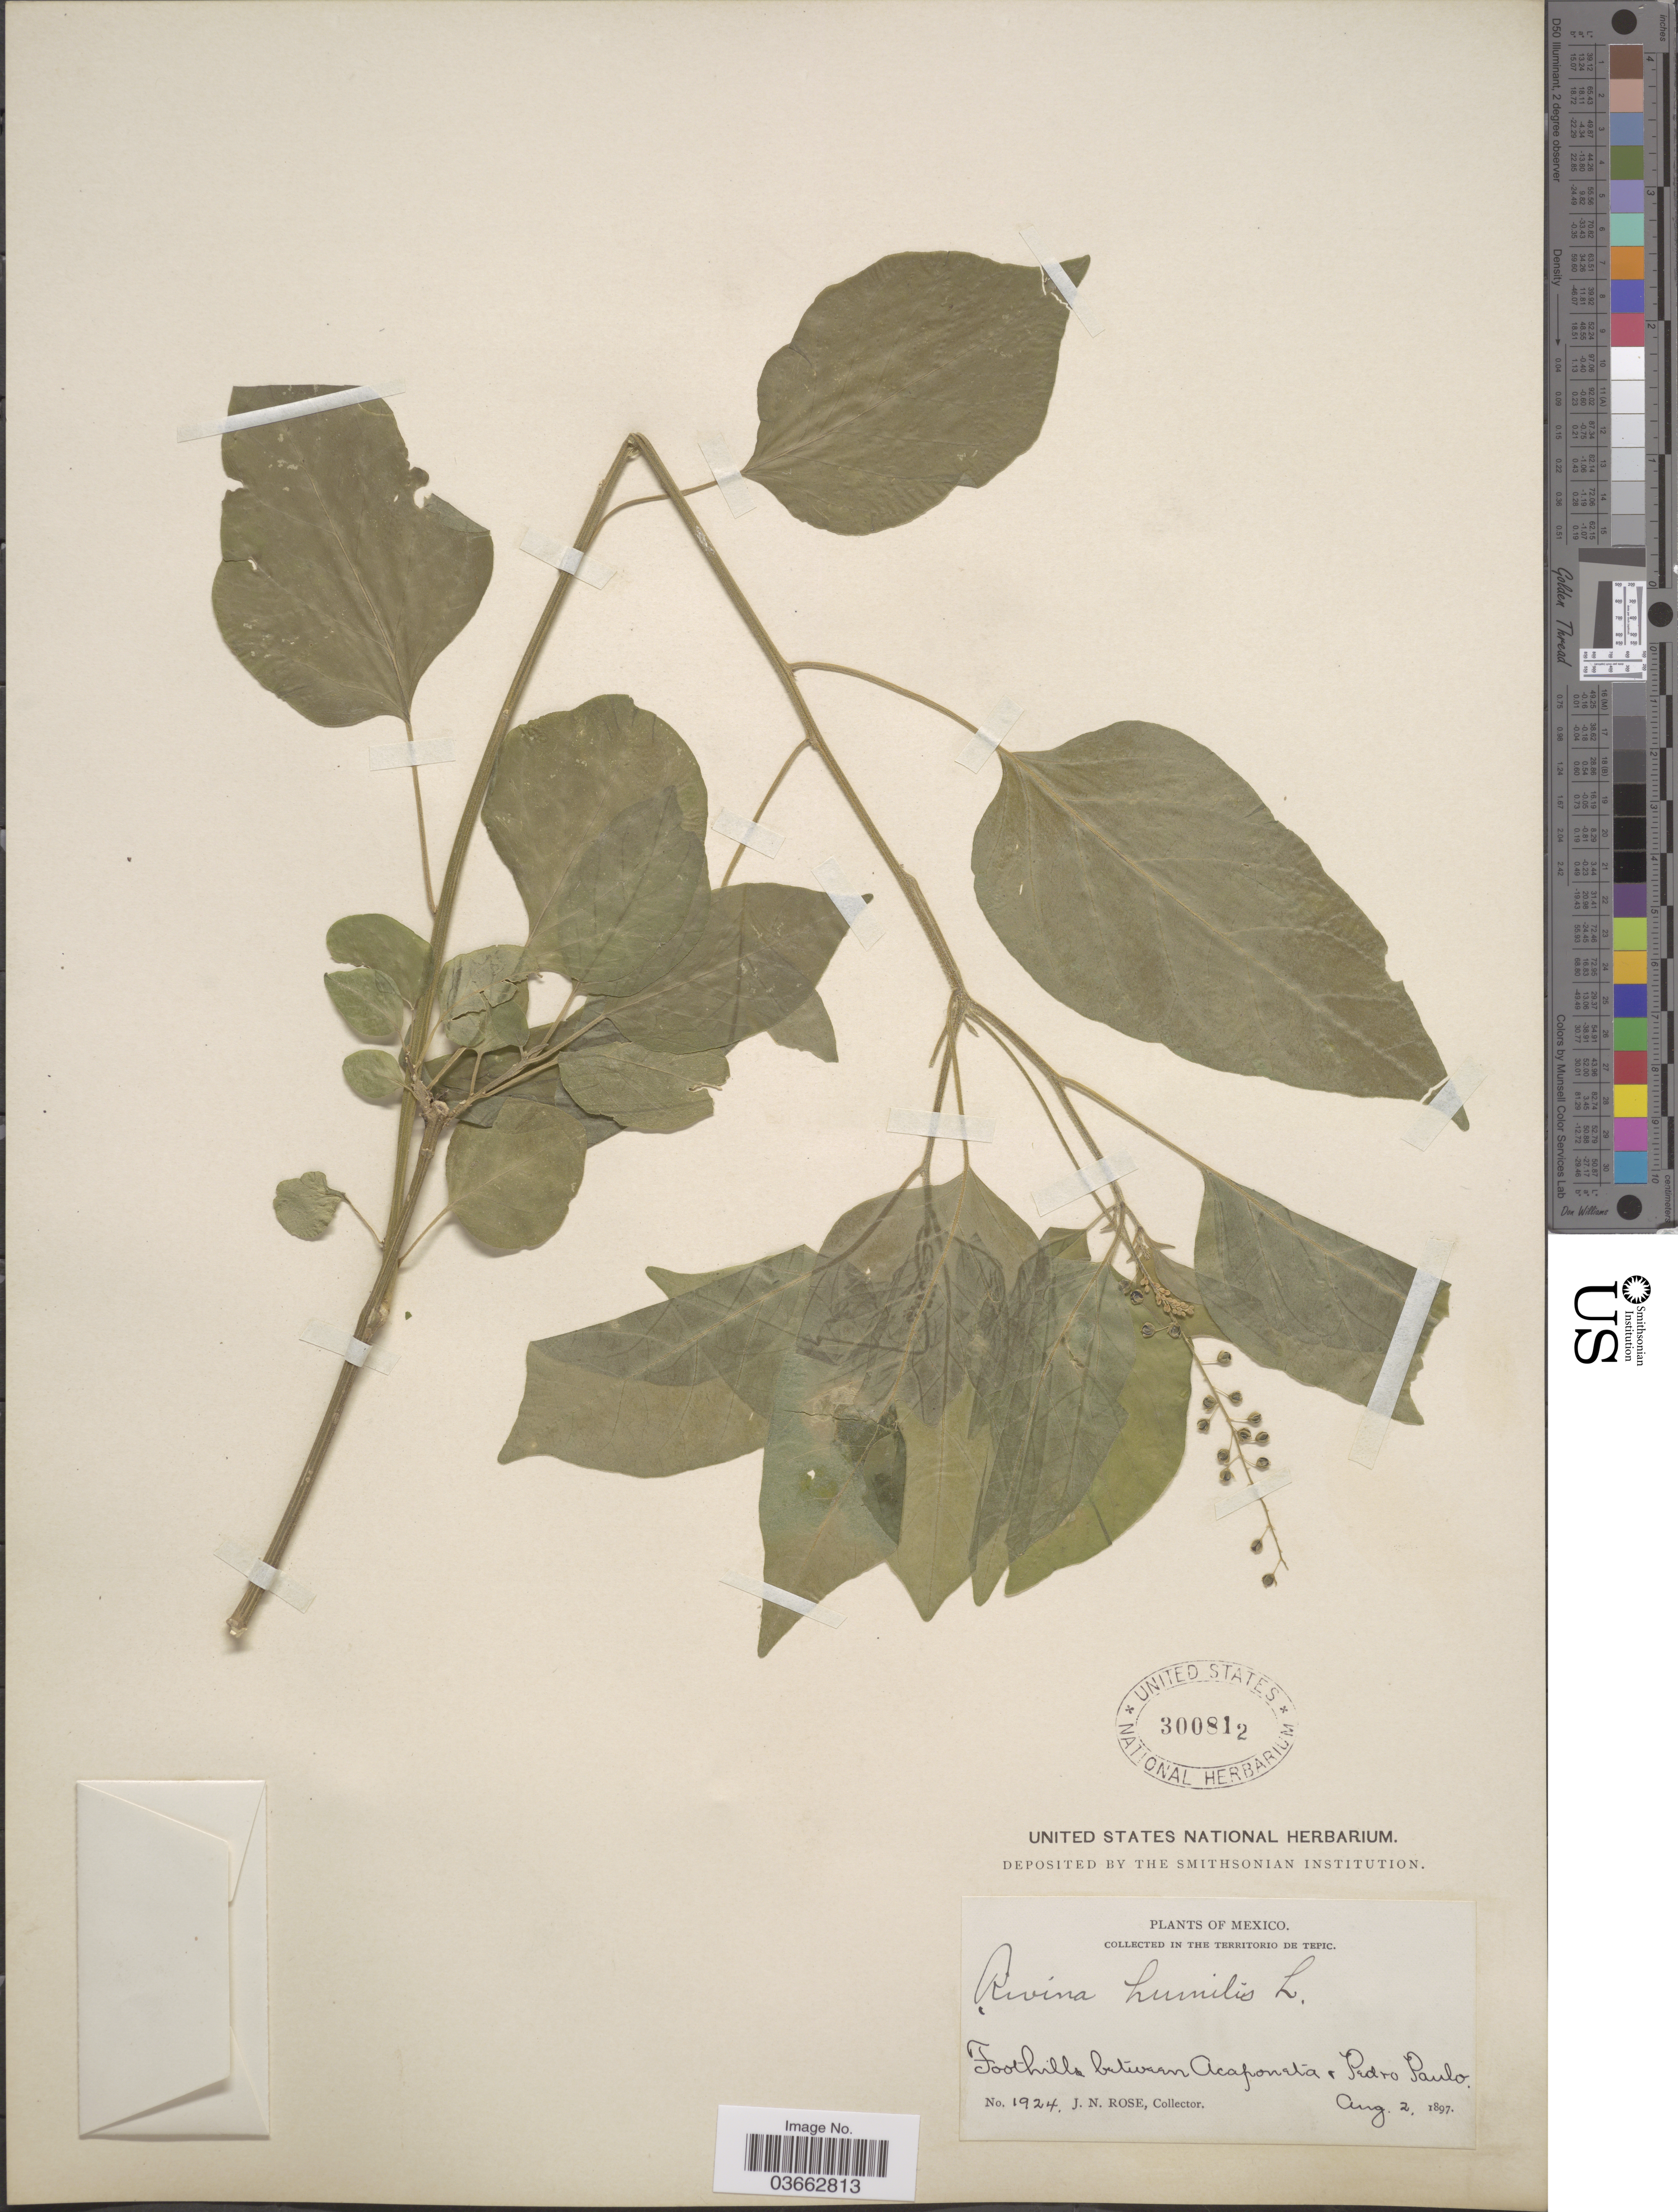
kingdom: Plantae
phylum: Tracheophyta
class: Magnoliopsida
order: Caryophyllales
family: Phytolaccaceae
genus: Rivina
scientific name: Rivina humilis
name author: L.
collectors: J. N. Rose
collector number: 1924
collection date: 1897-08-02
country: Mexico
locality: In the territorio de Tepic. Foothills between Acaponeta & Pedro Paulo.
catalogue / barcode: US 300812